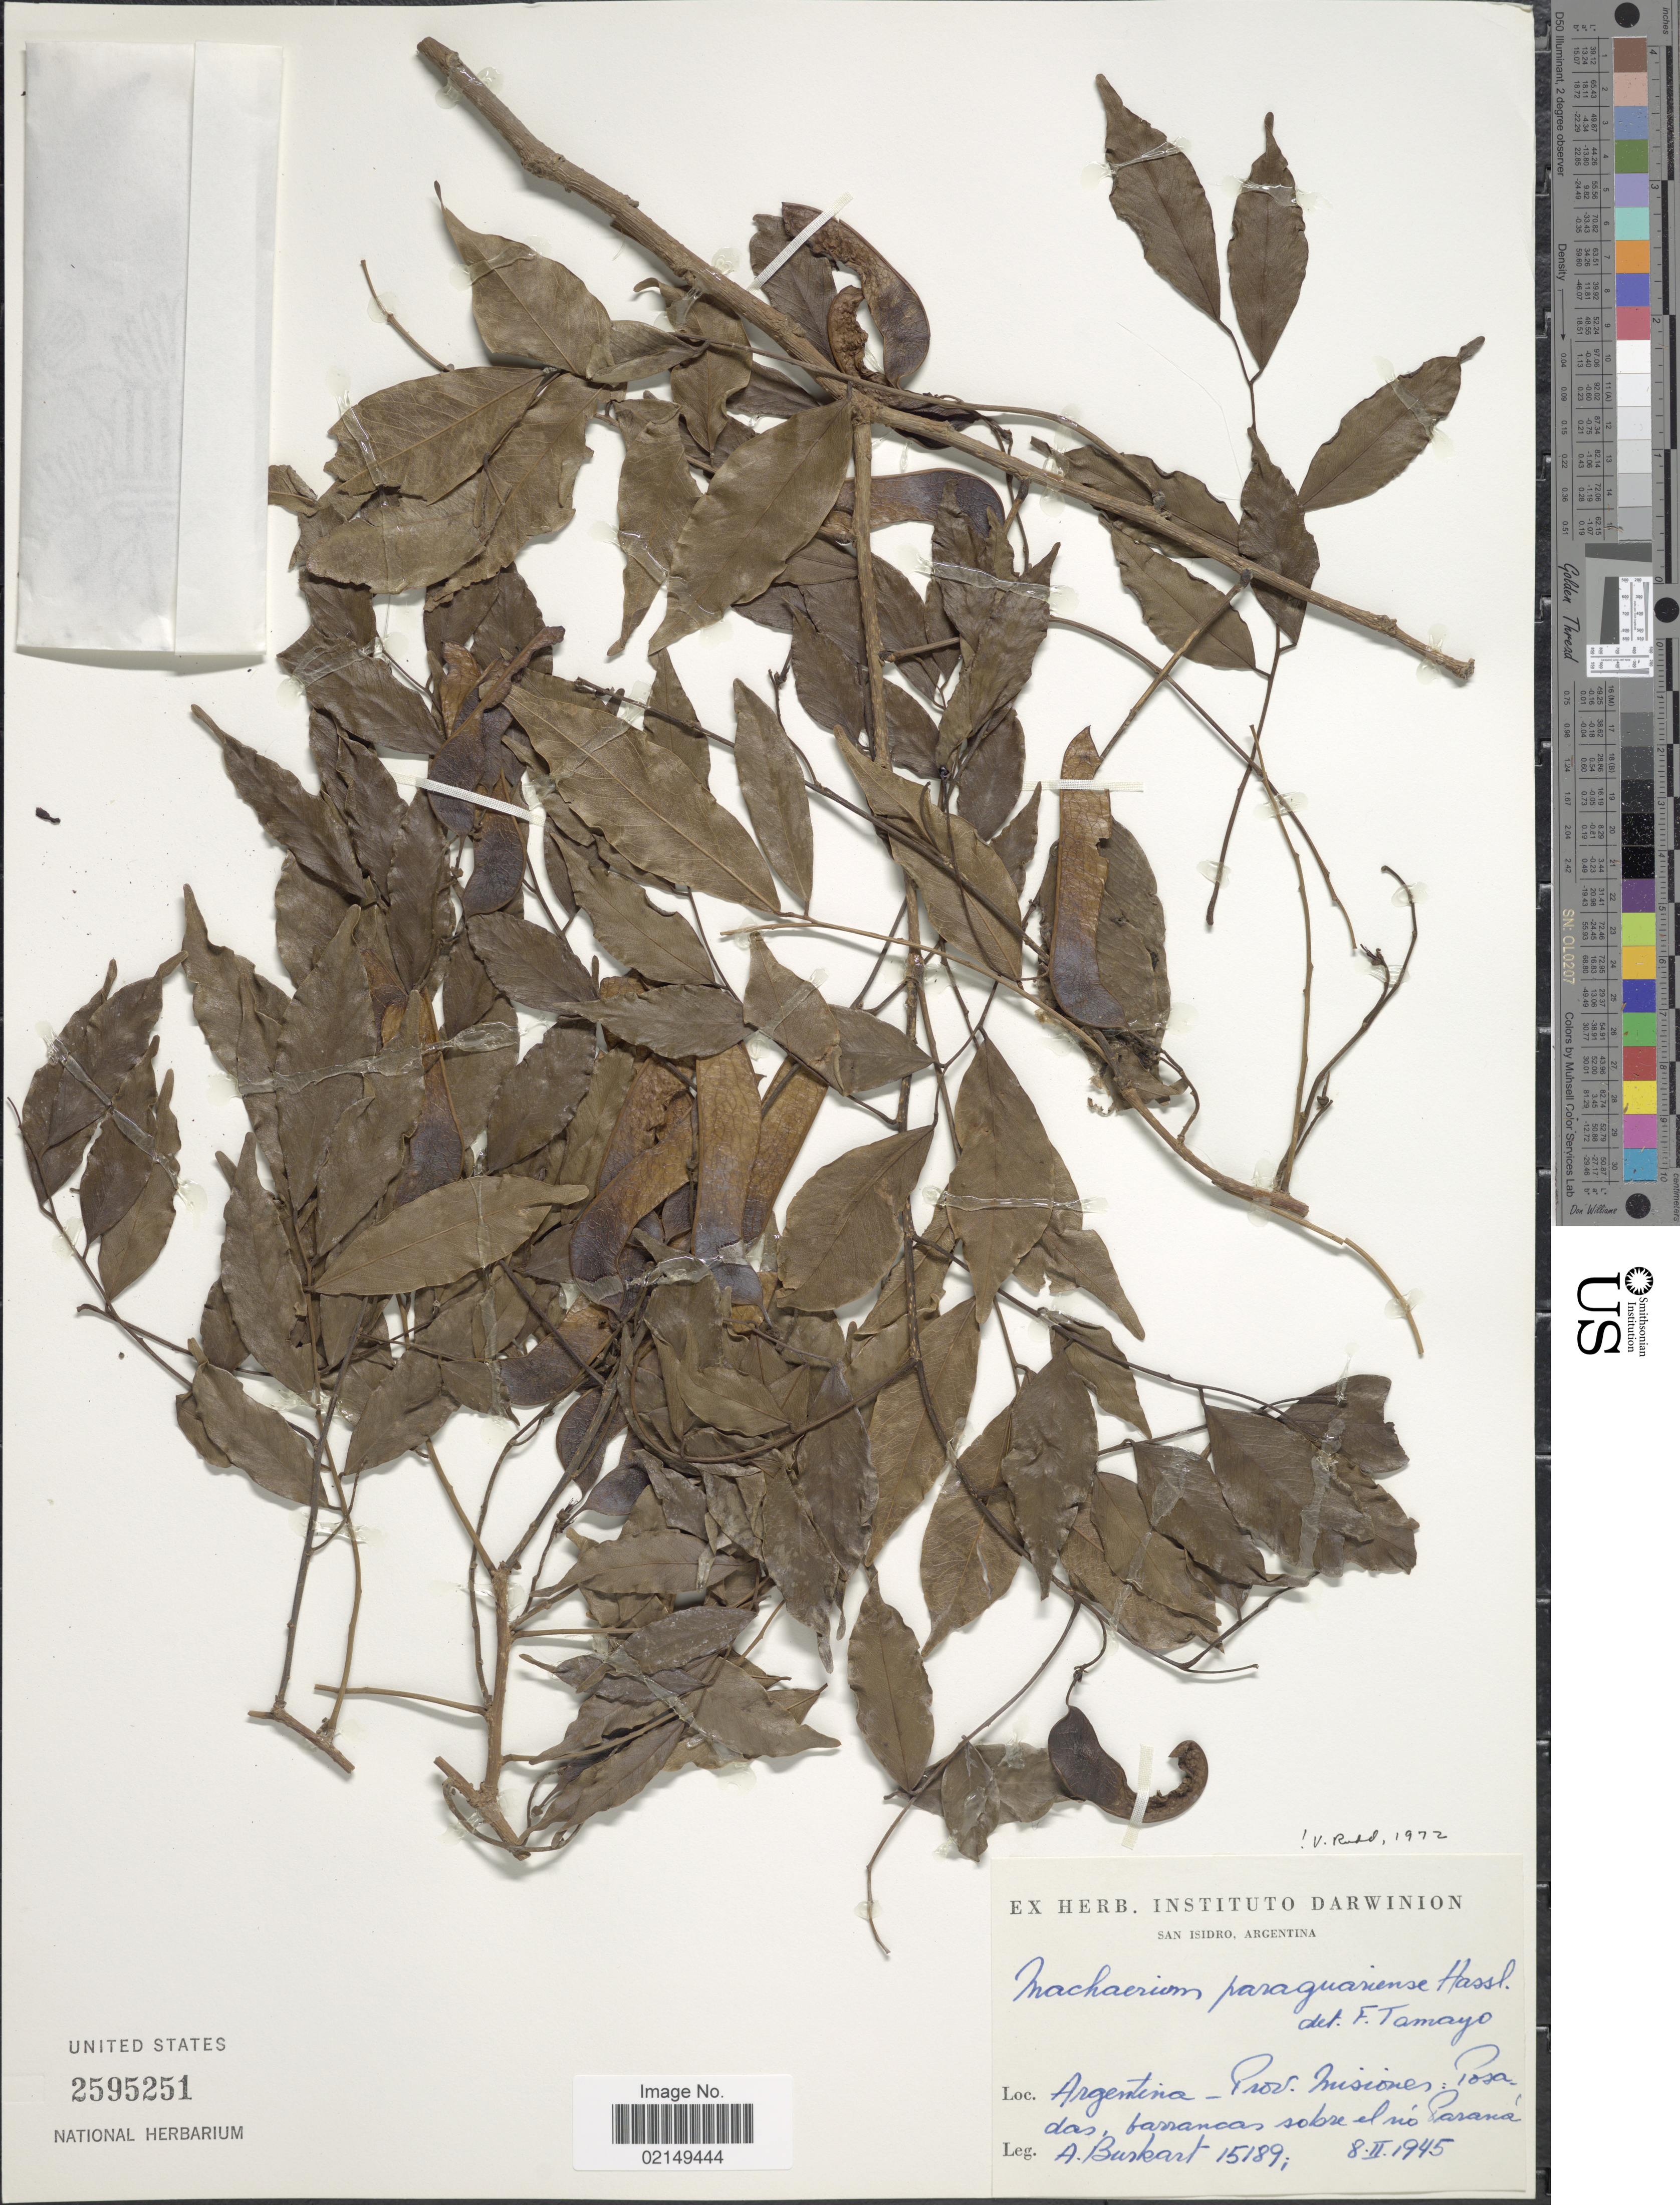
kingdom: Plantae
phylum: Tracheophyta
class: Magnoliopsida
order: Fabales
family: Fabaceae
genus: Machaerium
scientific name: Machaerium paraguariense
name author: Hassl.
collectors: A. E. Burkart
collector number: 15189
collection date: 1945-02-08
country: Argentina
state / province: Misiones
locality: San Isidro, Argentina, Misiones: Posadas, barrancas sobre el no Pasana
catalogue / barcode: US 2595251